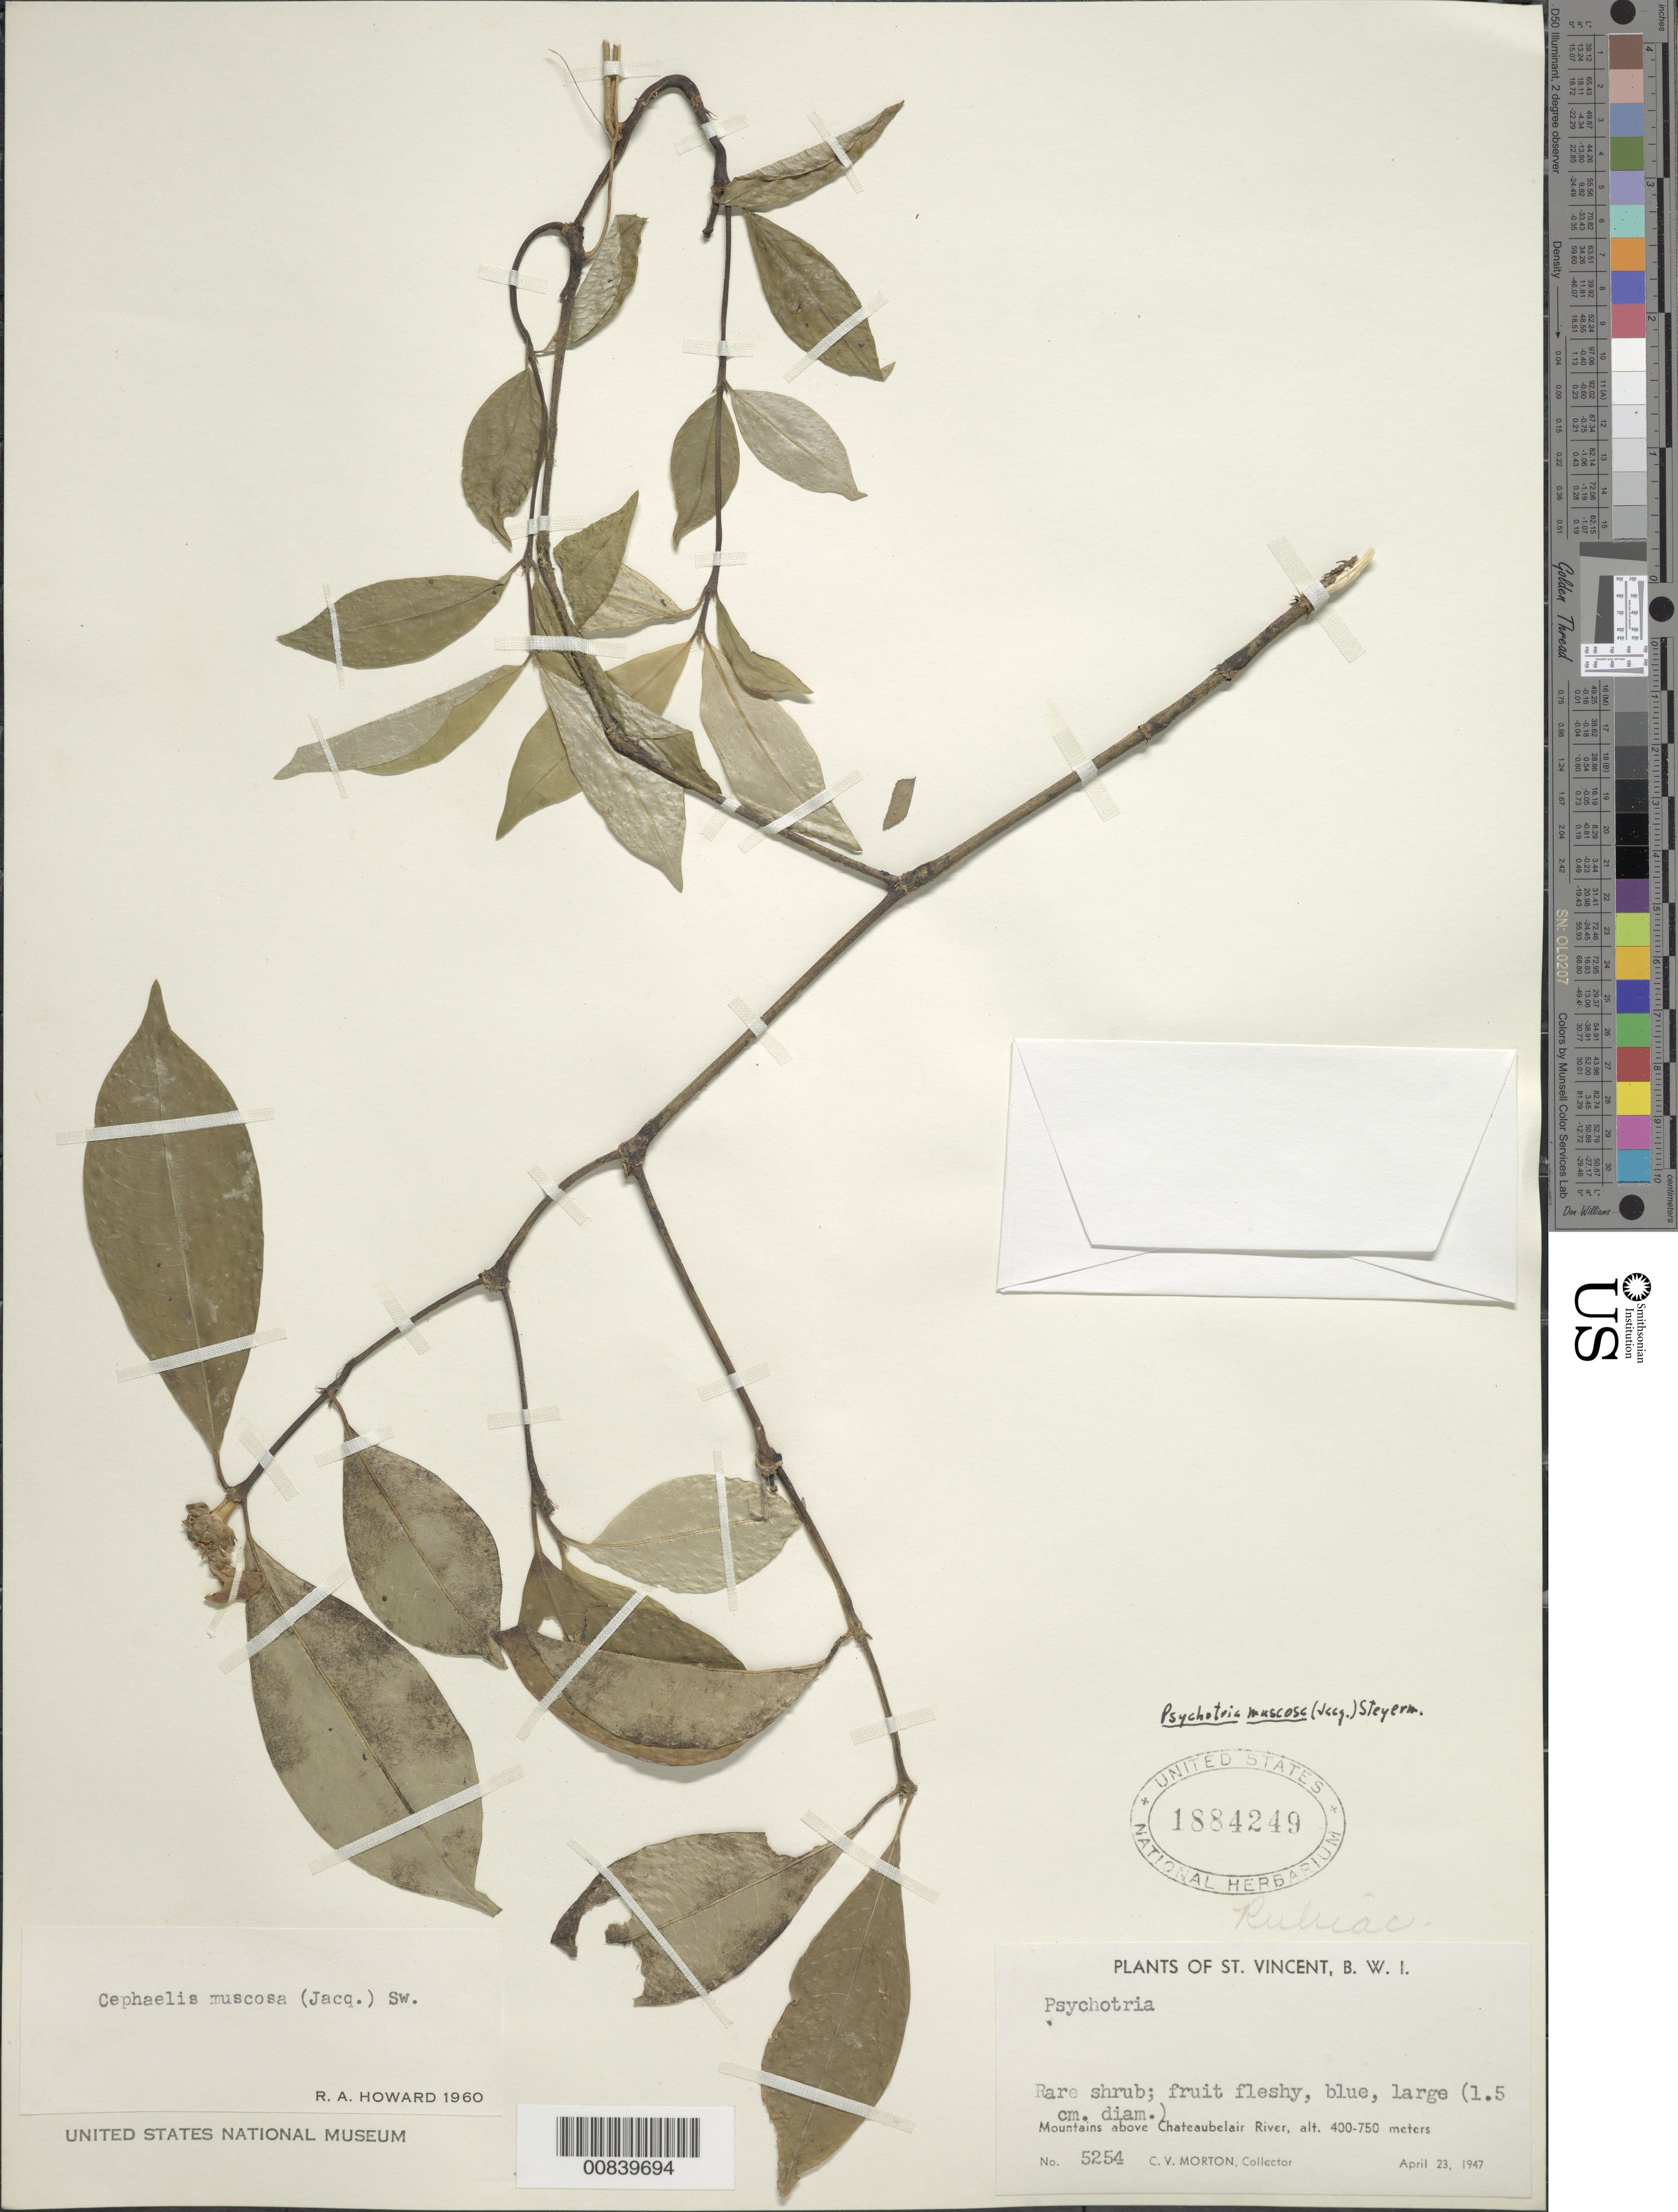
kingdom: Plantae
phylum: Tracheophyta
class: Magnoliopsida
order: Gentianales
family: Rubiaceae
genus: Psychotria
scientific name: Psychotria mucosa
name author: (Jacq.) Steyerm.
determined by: Howard, R. A.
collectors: C. V. Morton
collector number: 5254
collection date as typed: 23 Apr 1947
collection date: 1947-04-23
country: St. Vincent - Grenadines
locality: Mountains above Chateaubelair River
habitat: Montane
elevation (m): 400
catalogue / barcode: US 1884249